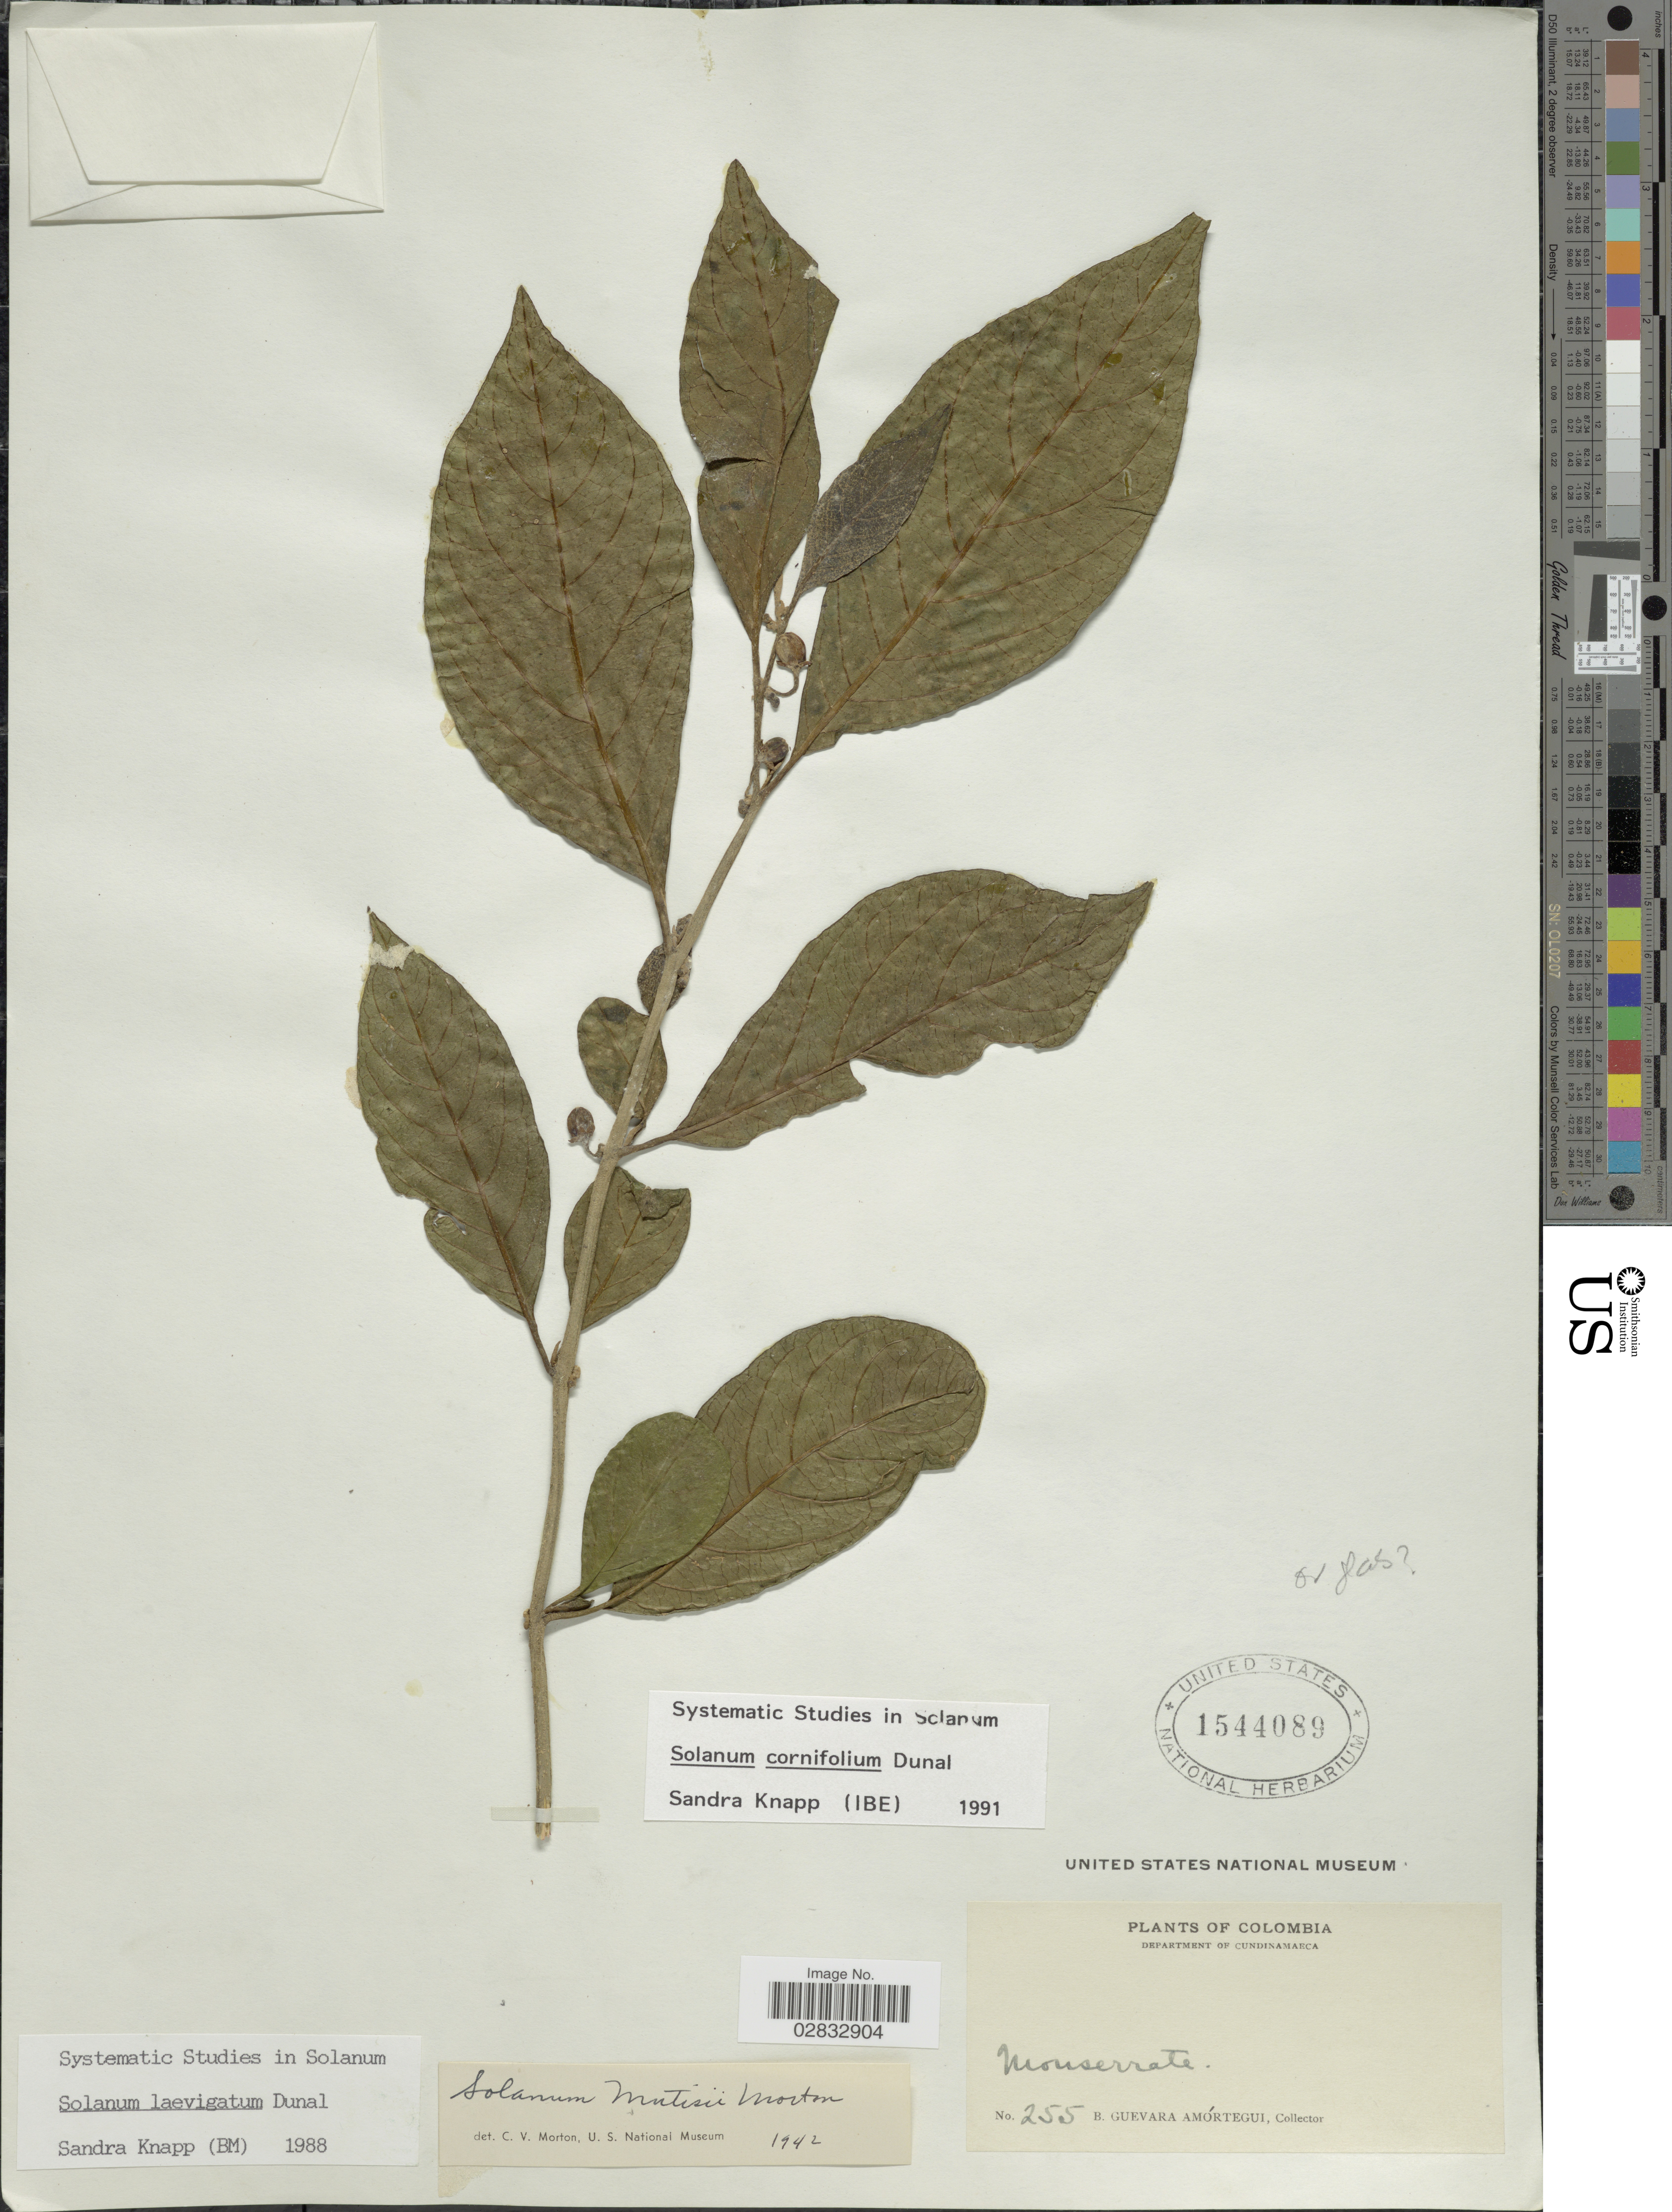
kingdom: Plantae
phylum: Tracheophyta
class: Magnoliopsida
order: Solanales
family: Solanaceae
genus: Solanum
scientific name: Solanum cornifolium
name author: Dunal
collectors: B. Guevara Amortegui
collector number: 255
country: Colombia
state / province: Cundinamarca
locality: Department of Cundinamarca. Monserrate.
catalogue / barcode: US 1544089